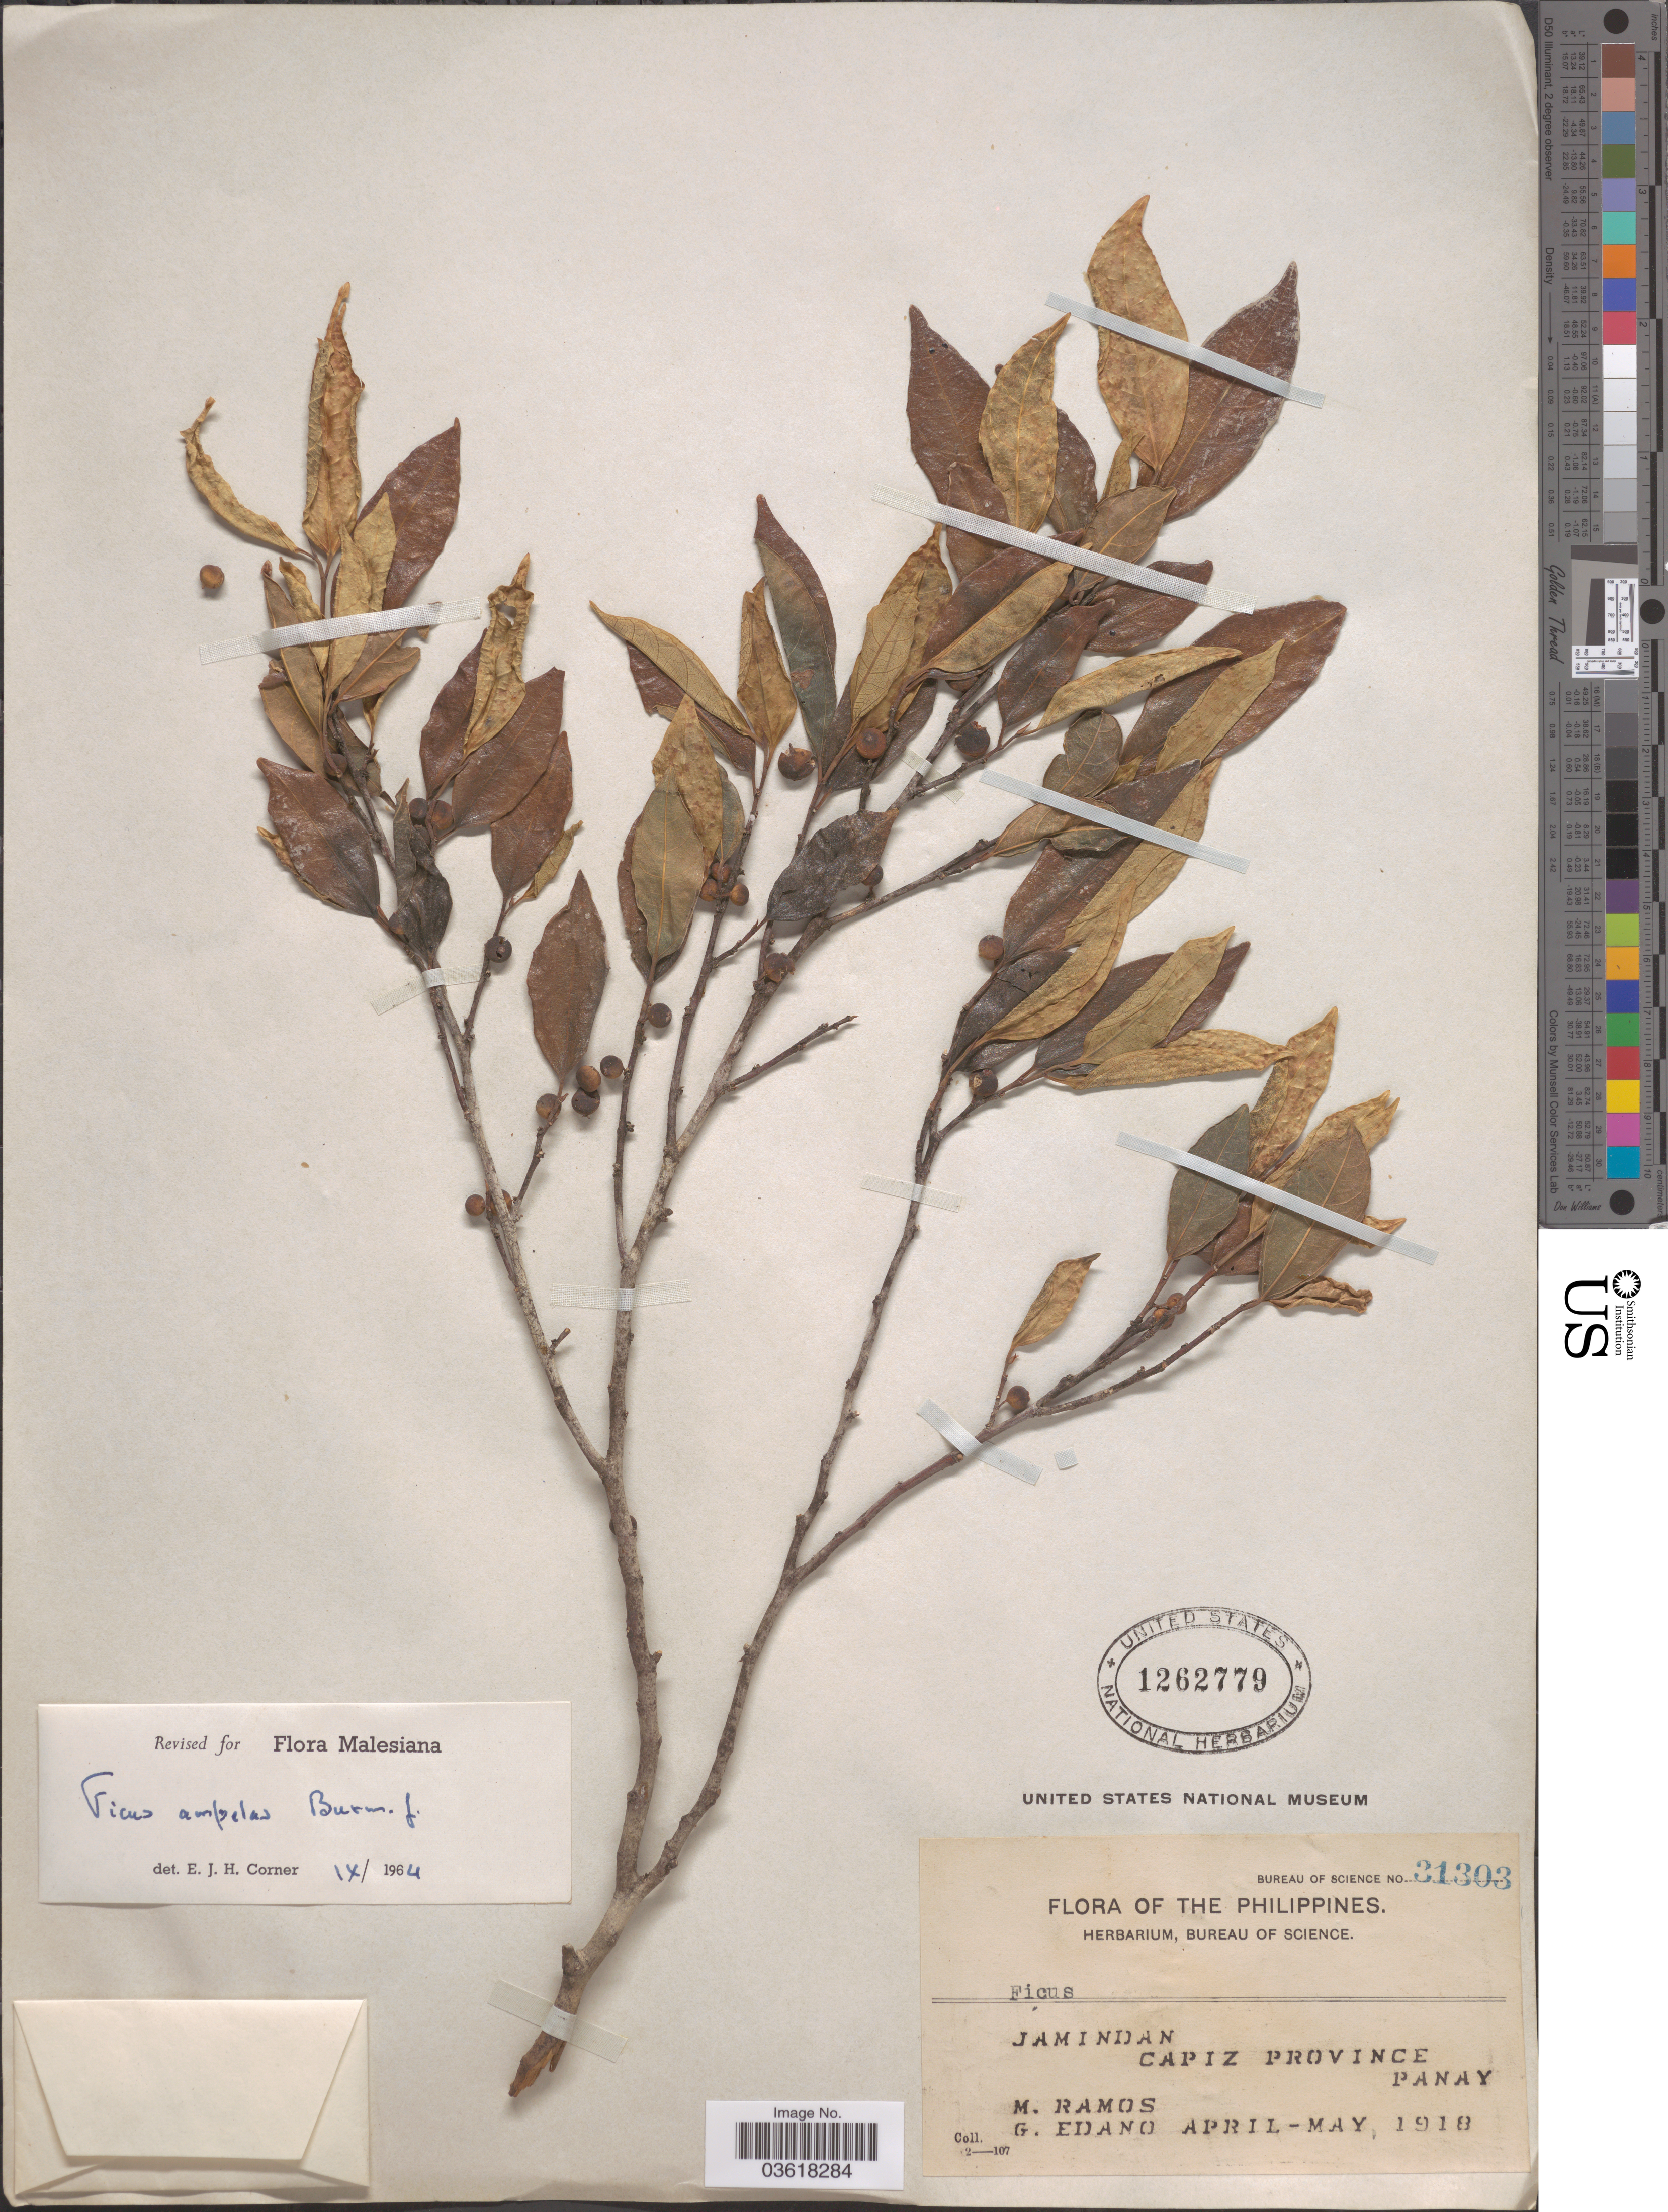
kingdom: Plantae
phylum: Tracheophyta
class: Magnoliopsida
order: Rosales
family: Moraceae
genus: Ficus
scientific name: Ficus ampelos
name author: Burm. f.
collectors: M. Ramos & G. Edaño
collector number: Bureau of Science 31303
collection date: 1918-04/1918-05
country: Philippines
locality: Jamindan. Capiz Province, Panay.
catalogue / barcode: US 1262779